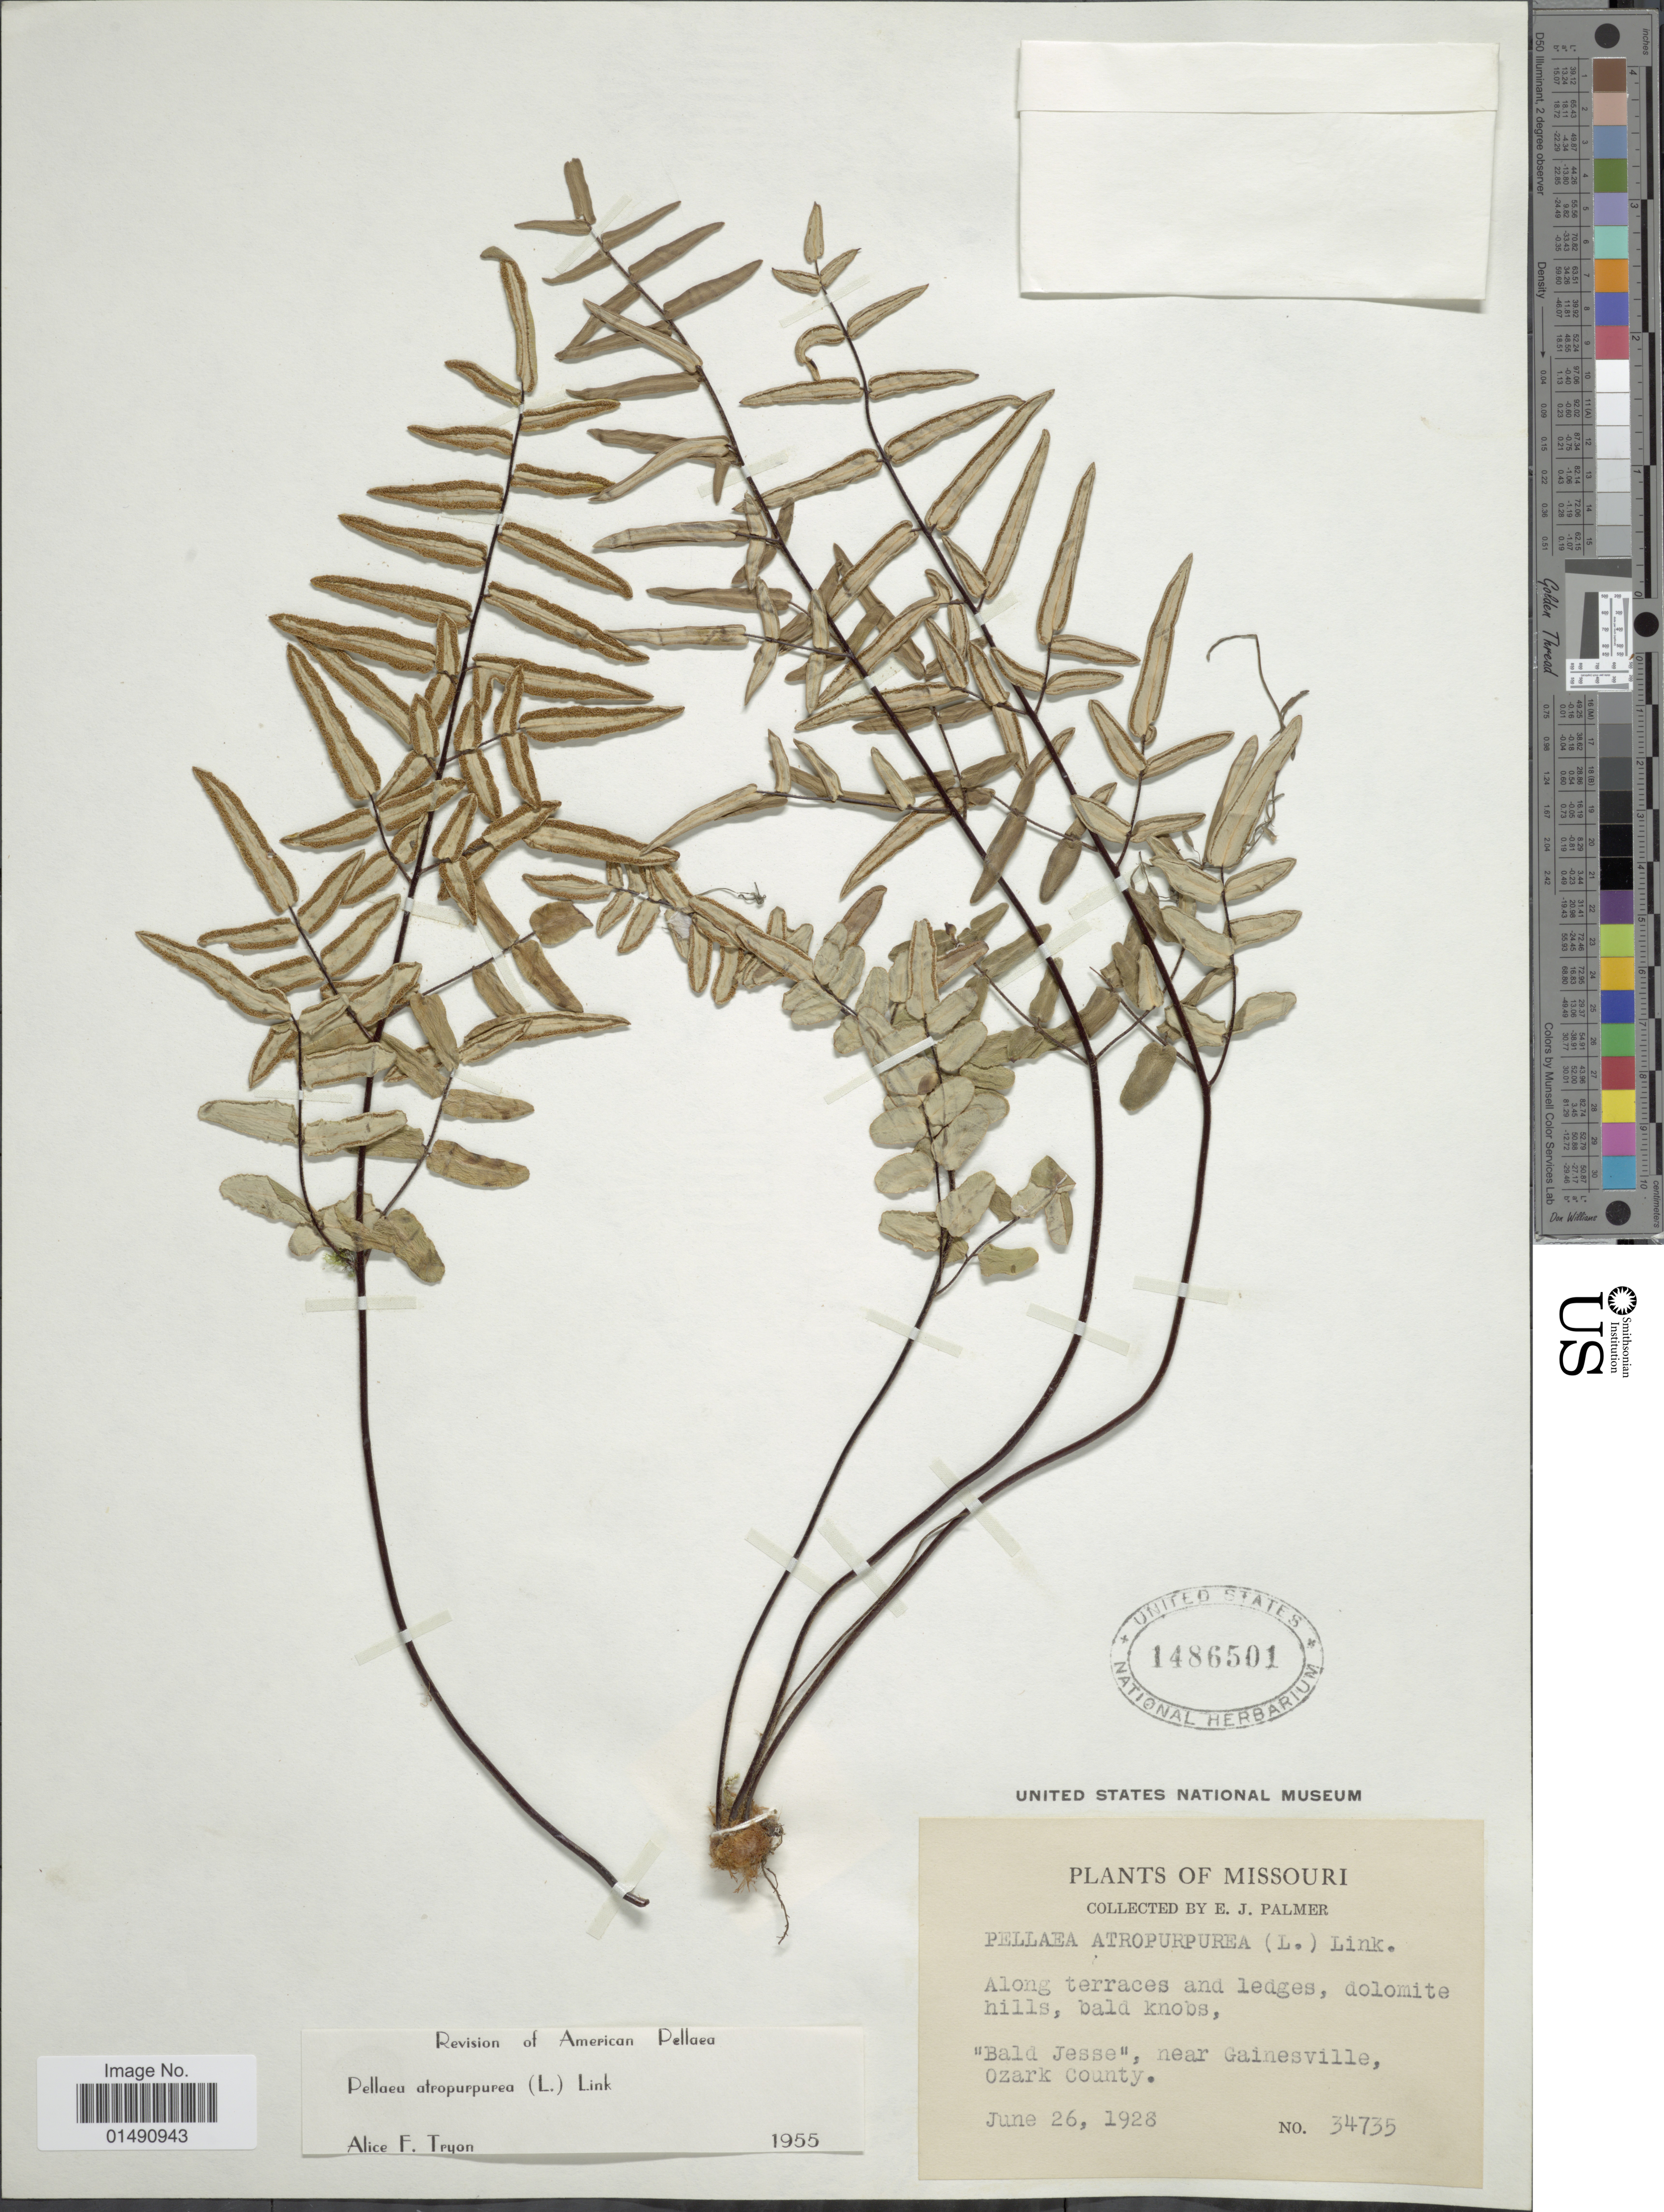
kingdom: Plantae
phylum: Tracheophyta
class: Polypodiopsida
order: Polypodiales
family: Pteridaceae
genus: Pellaea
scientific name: Pellaea atropurpurea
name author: (L.) Link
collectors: E. J. Palmer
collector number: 34735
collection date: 1928-06-26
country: United States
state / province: Missouri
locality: Bald Jesse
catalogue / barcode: US 1486501